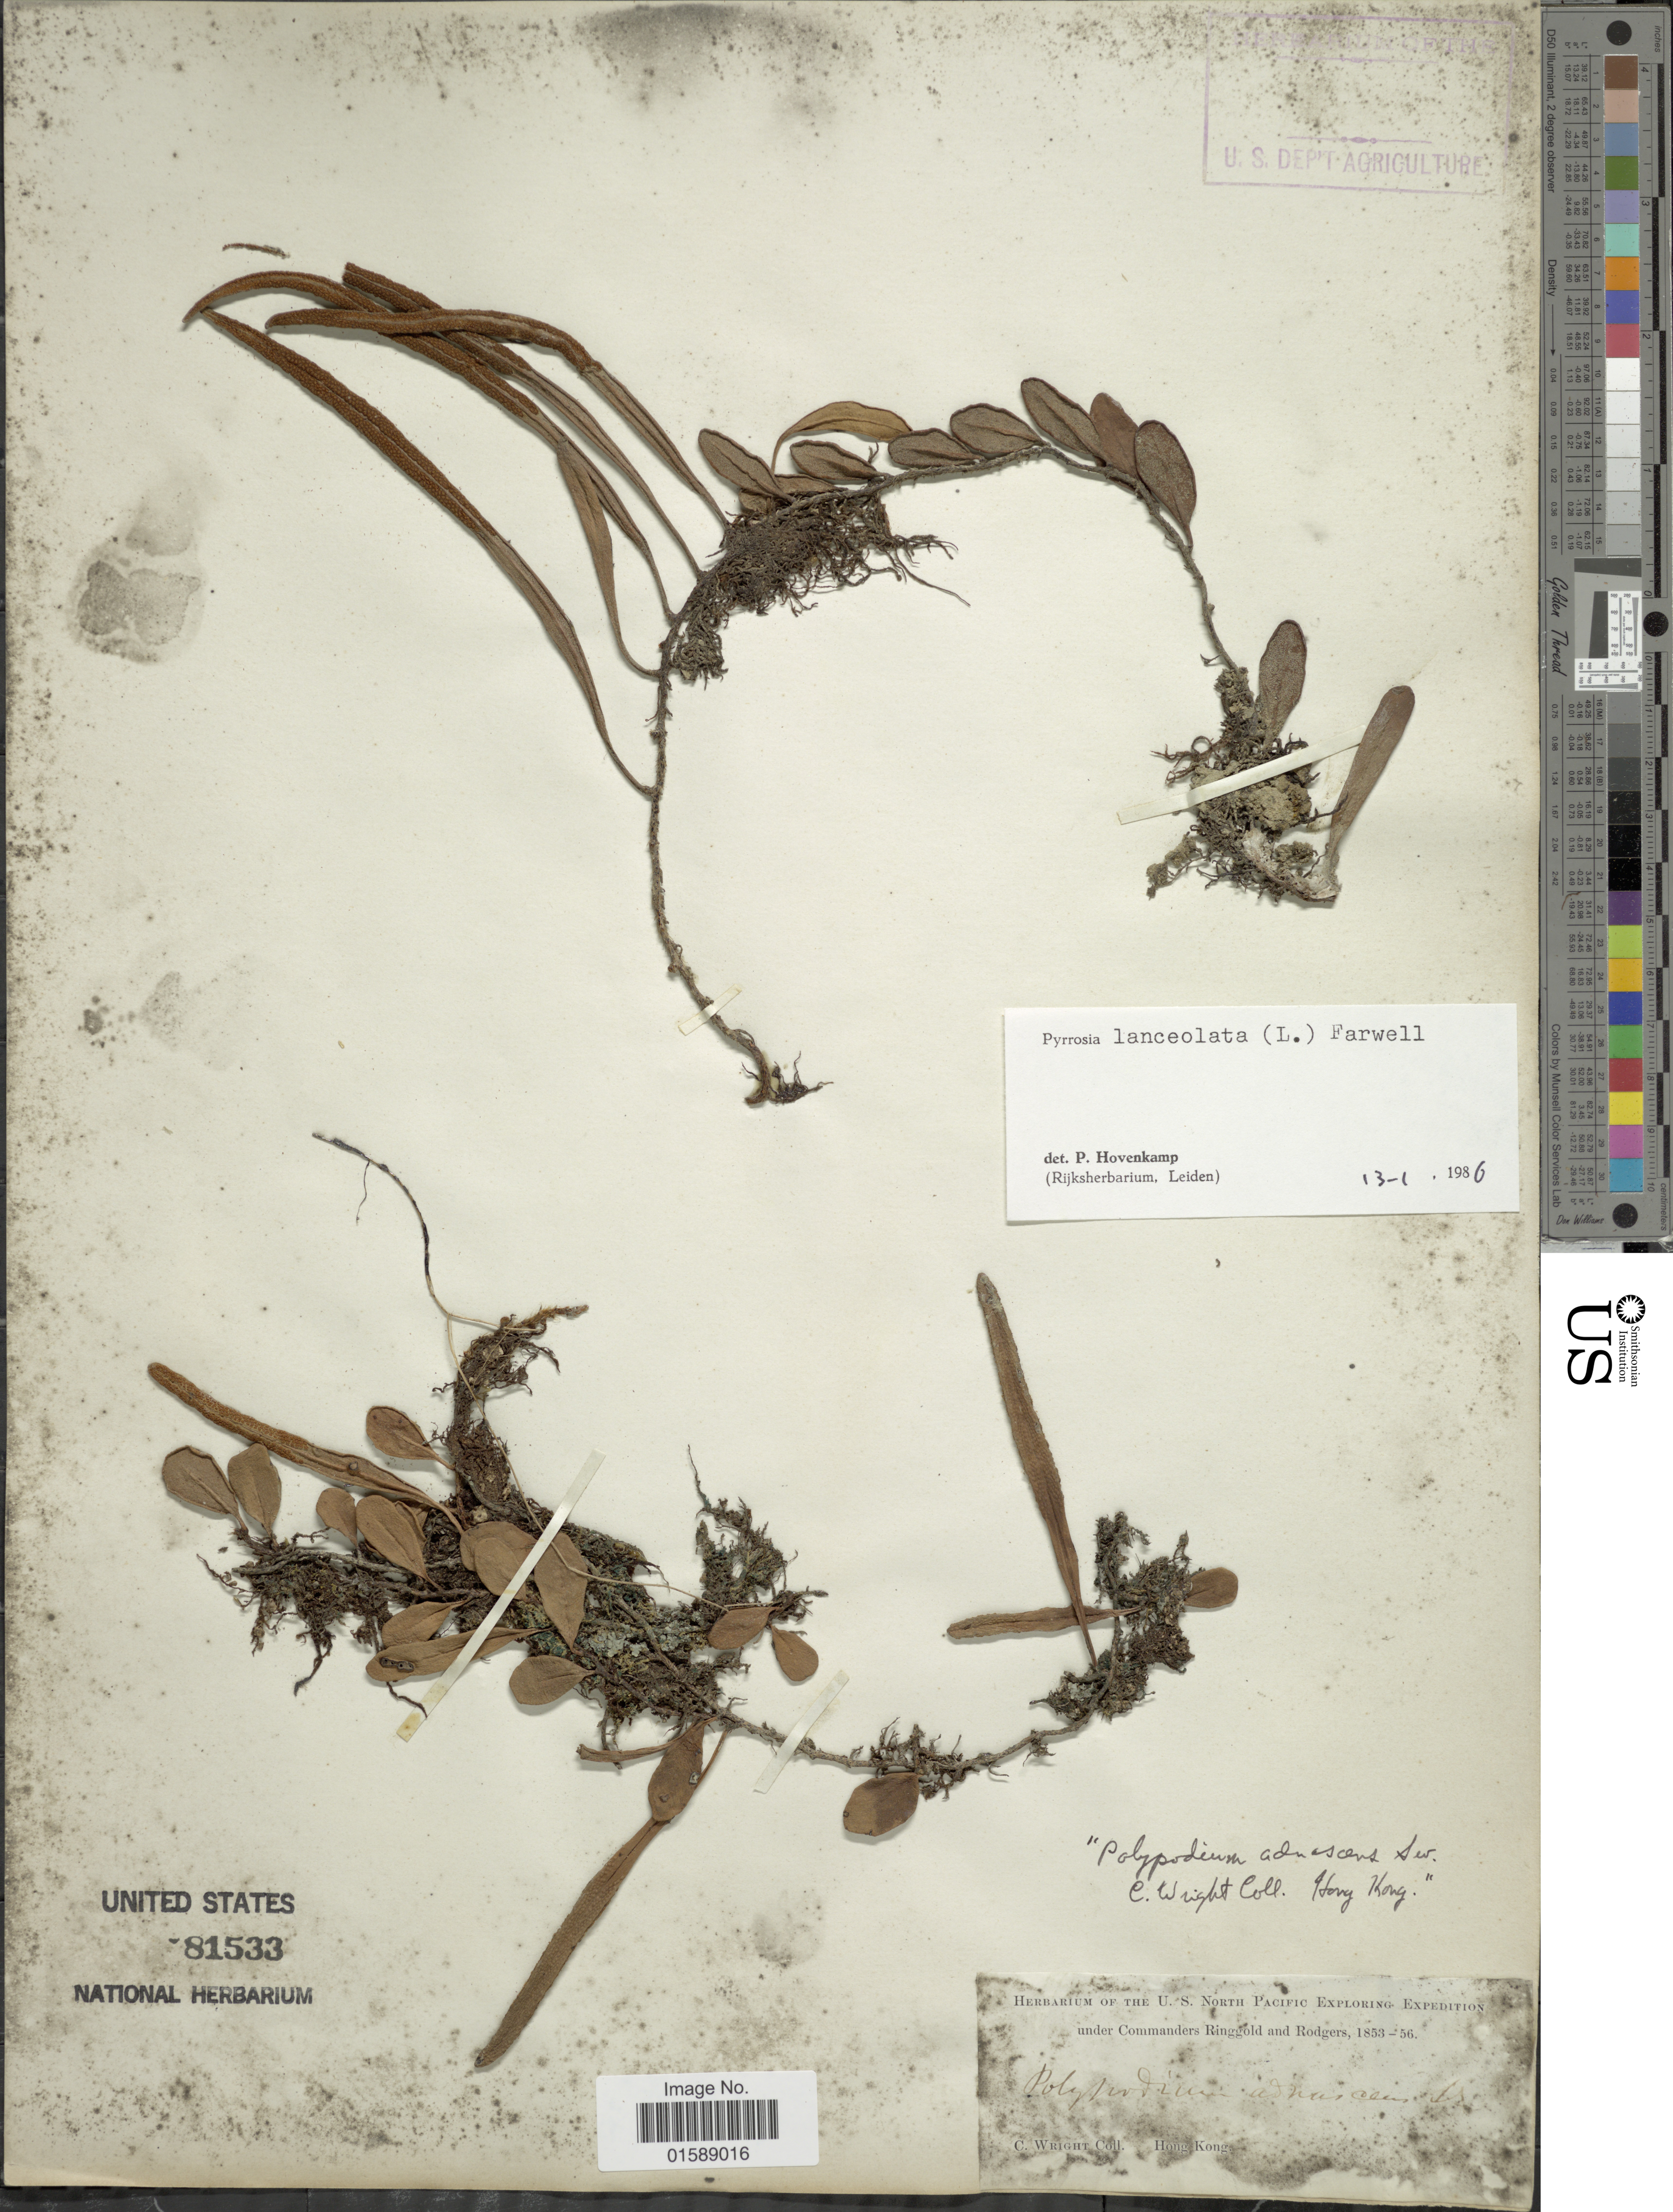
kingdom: Plantae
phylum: Tracheophyta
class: Polypodiopsida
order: Polypodiales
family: Polypodiaceae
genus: Pyrrosia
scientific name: Pyrrosia lanceolata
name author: (L.) Farw.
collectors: C. Wright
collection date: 1853/1856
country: China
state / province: Hong Kong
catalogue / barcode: US 81533